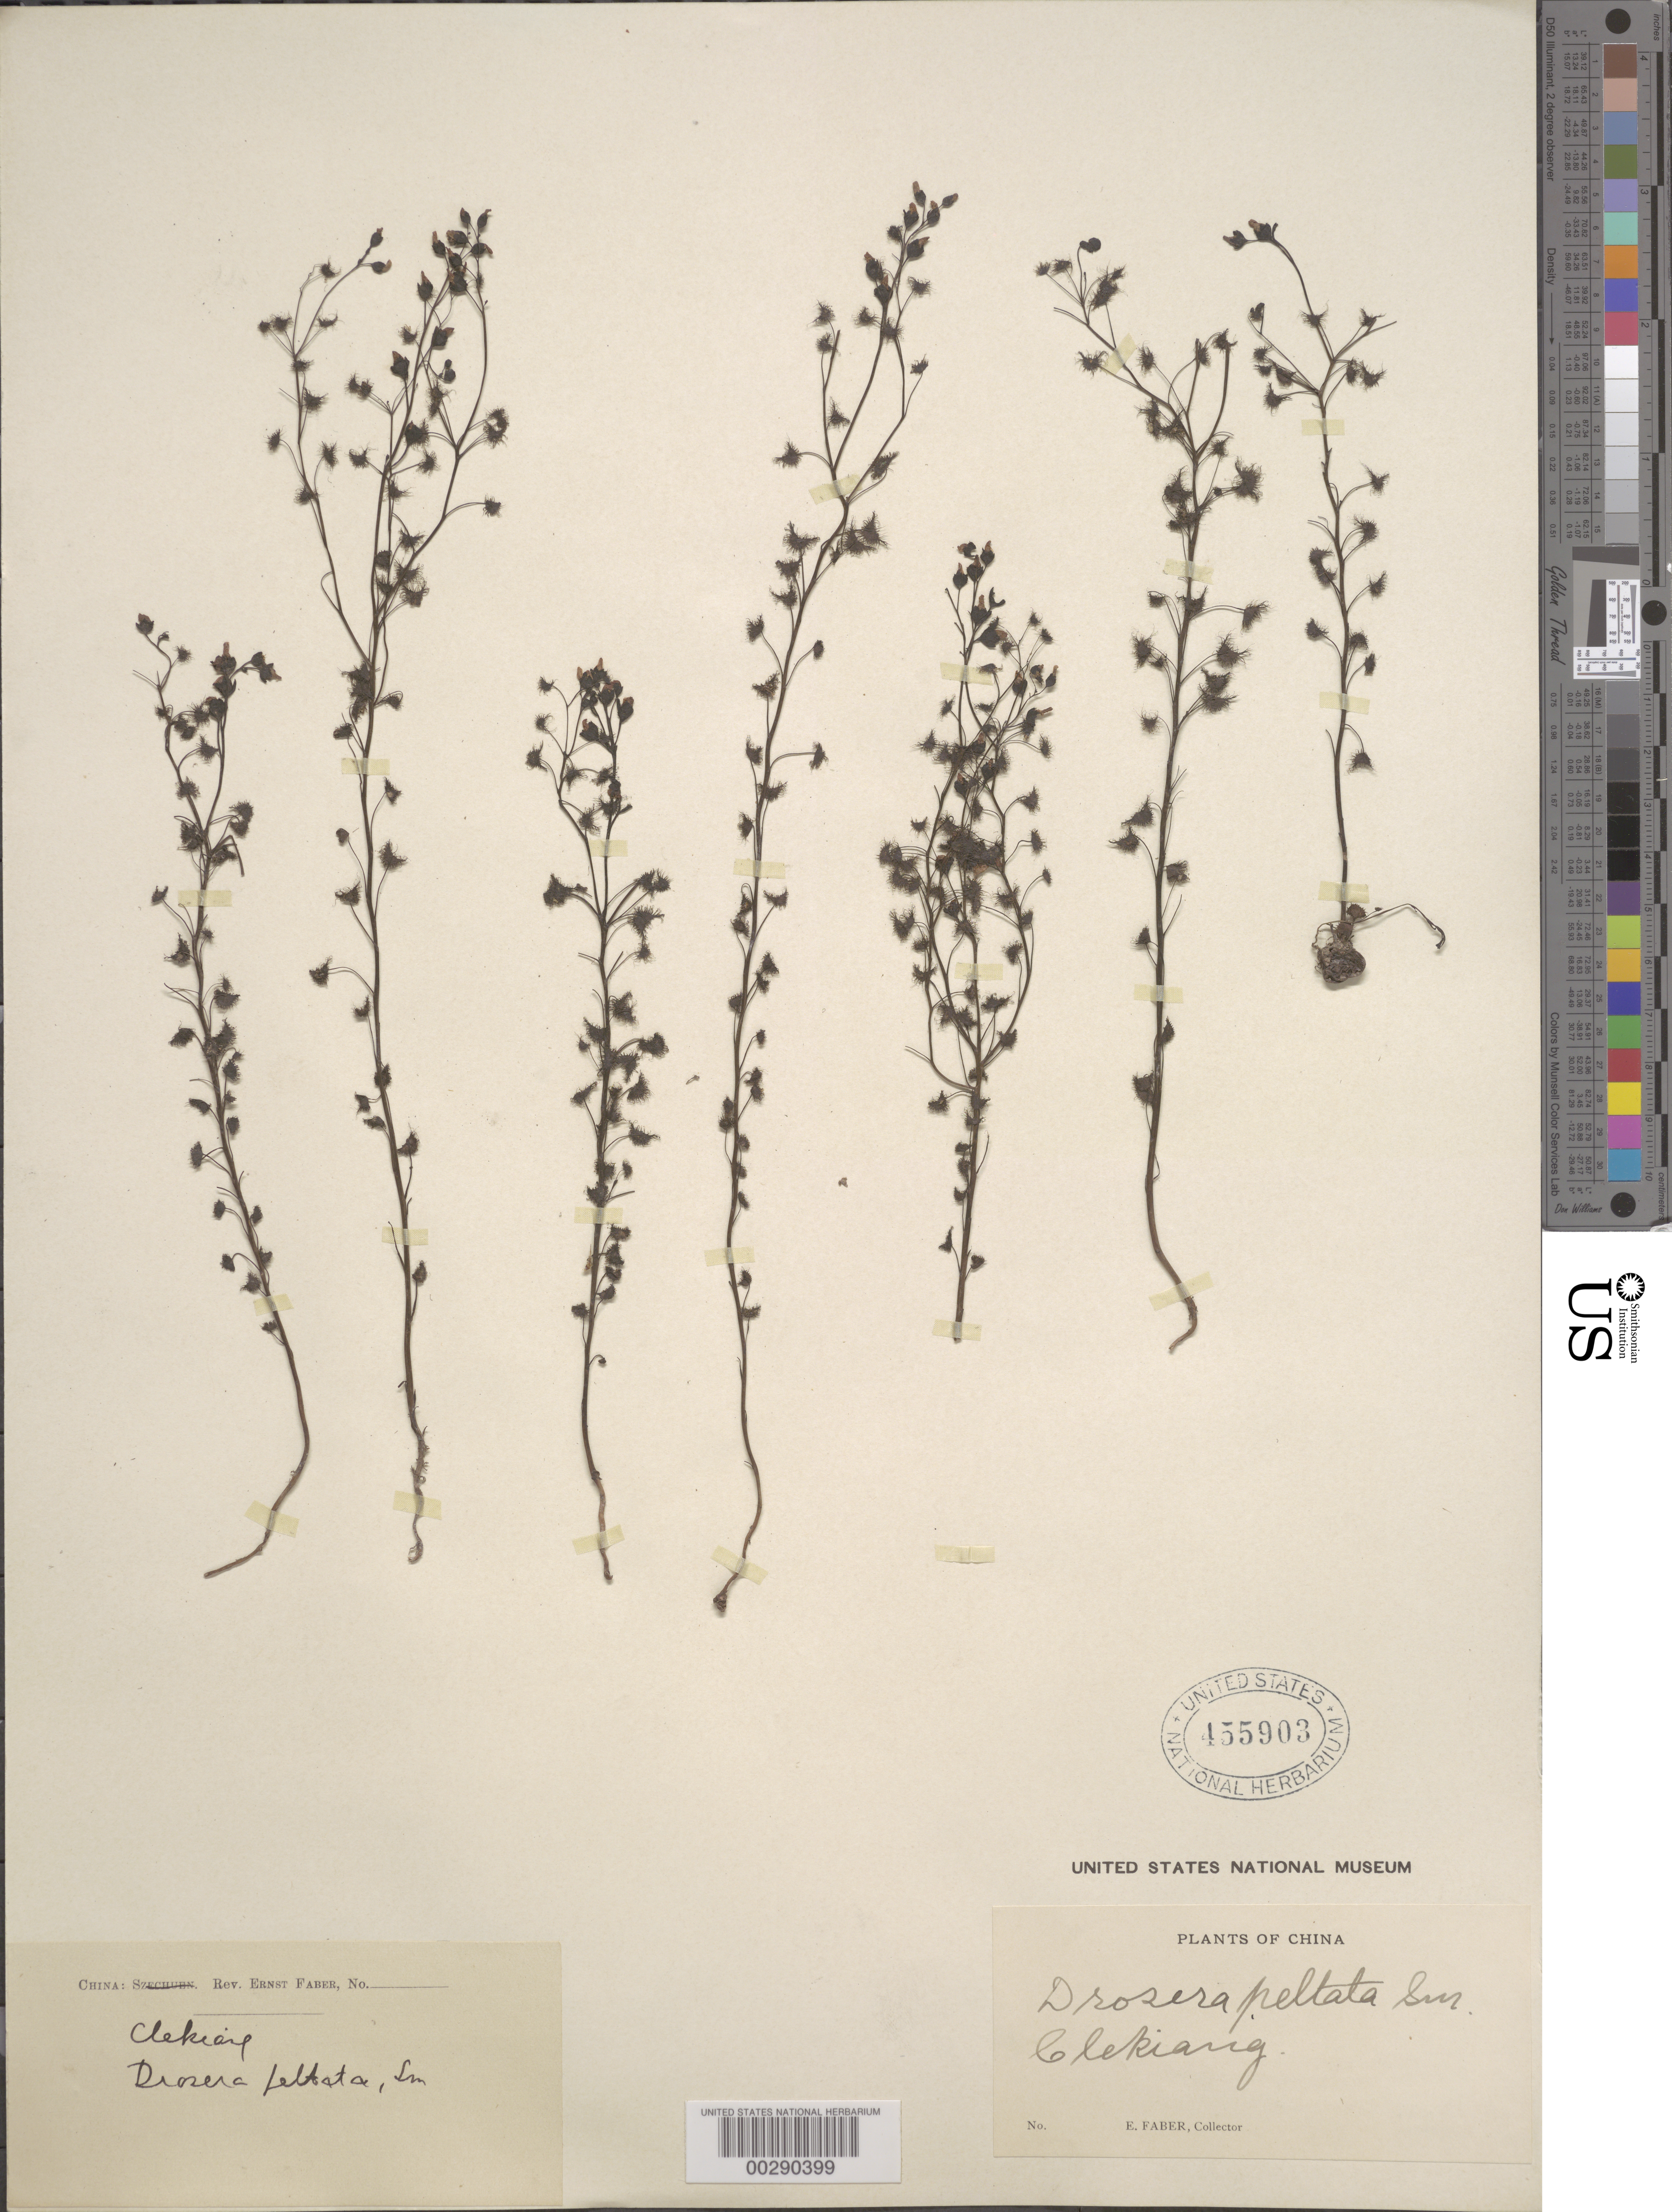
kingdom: Plantae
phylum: Tracheophyta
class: Magnoliopsida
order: Caryophyllales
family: Droseraceae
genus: Drosera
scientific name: Drosera peltata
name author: Sm. ex Willd.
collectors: E. Faber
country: China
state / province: Zhejiang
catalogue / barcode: US 455903